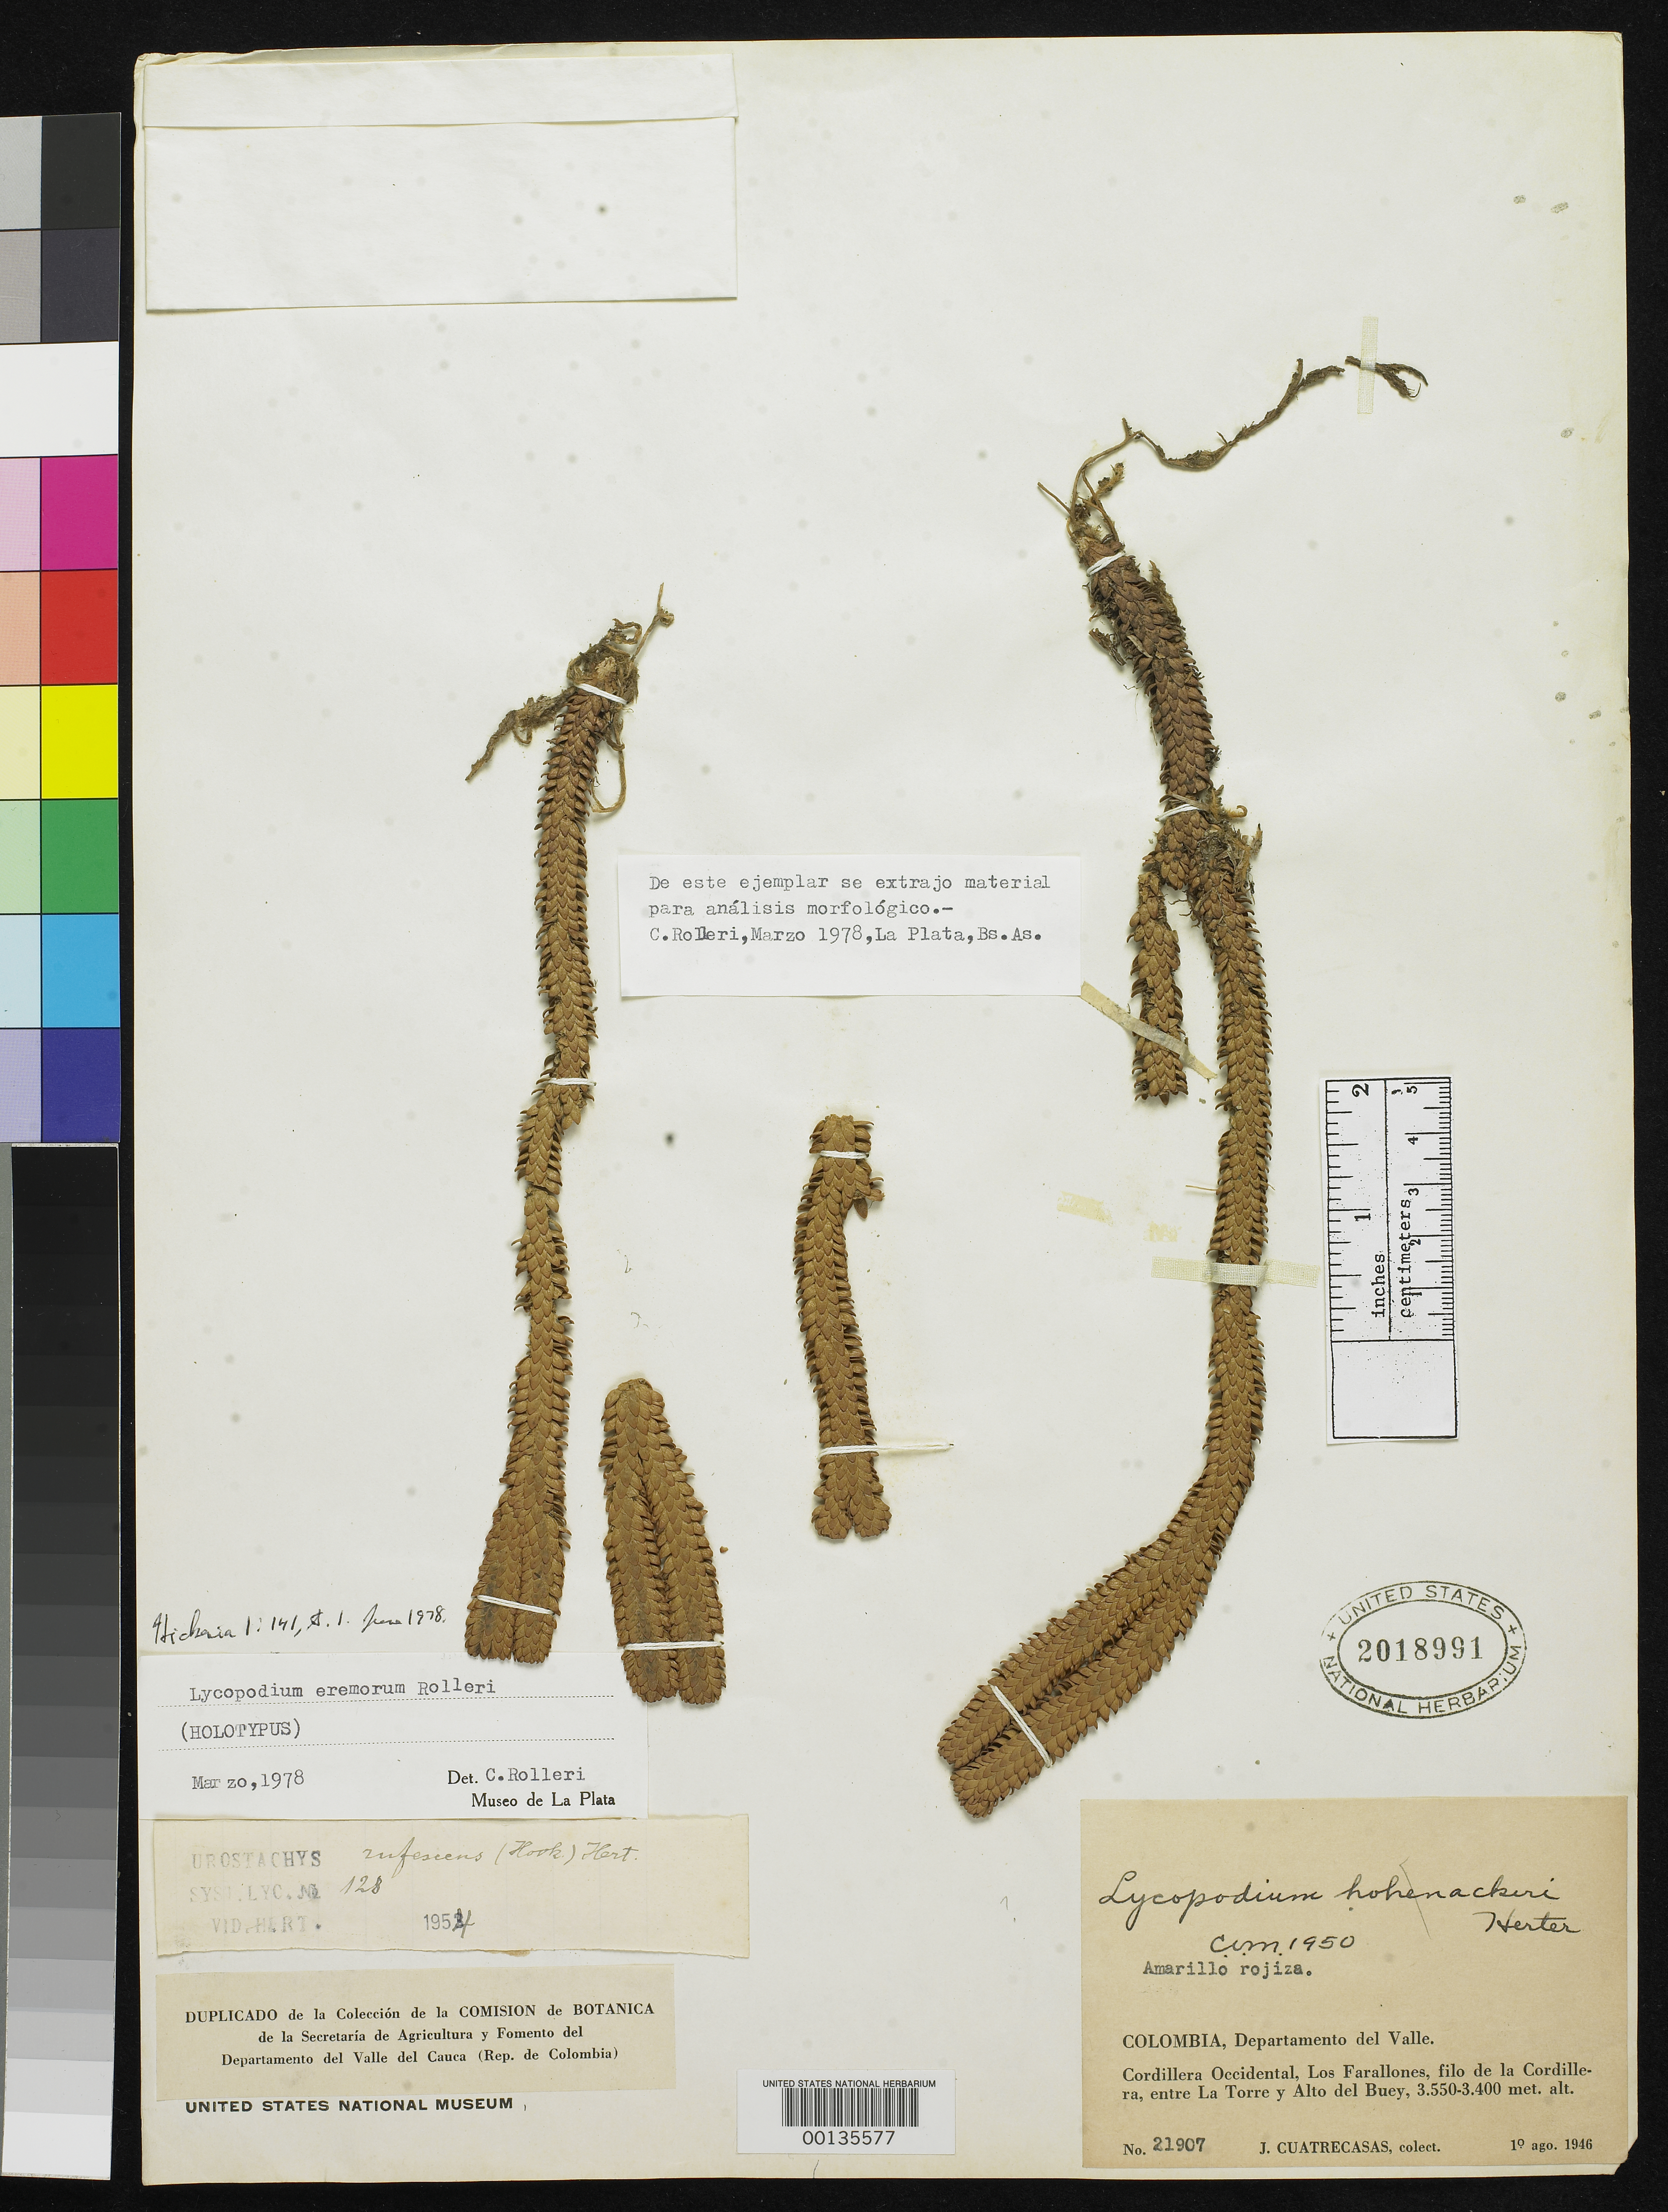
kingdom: Plantae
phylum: Tracheophyta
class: Lycopodiopsida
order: Lycopodiales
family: Lycopodiaceae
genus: Lycopodium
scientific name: Lycopodium eremorum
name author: Rolleri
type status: Type Material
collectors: J. Cuatrecasas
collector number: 21907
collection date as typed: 01 Aug 1946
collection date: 1946-08-01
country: Colombia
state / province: Valle del Cauca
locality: Cordillera Occidental, Los Farallones, Filo de la Cordillera entre La torre y Alto del Buey [Cordillera Occidental, Los Farallones, edge of the mountain range between La torre y Alto del Buey].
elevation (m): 3400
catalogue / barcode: US 2018991